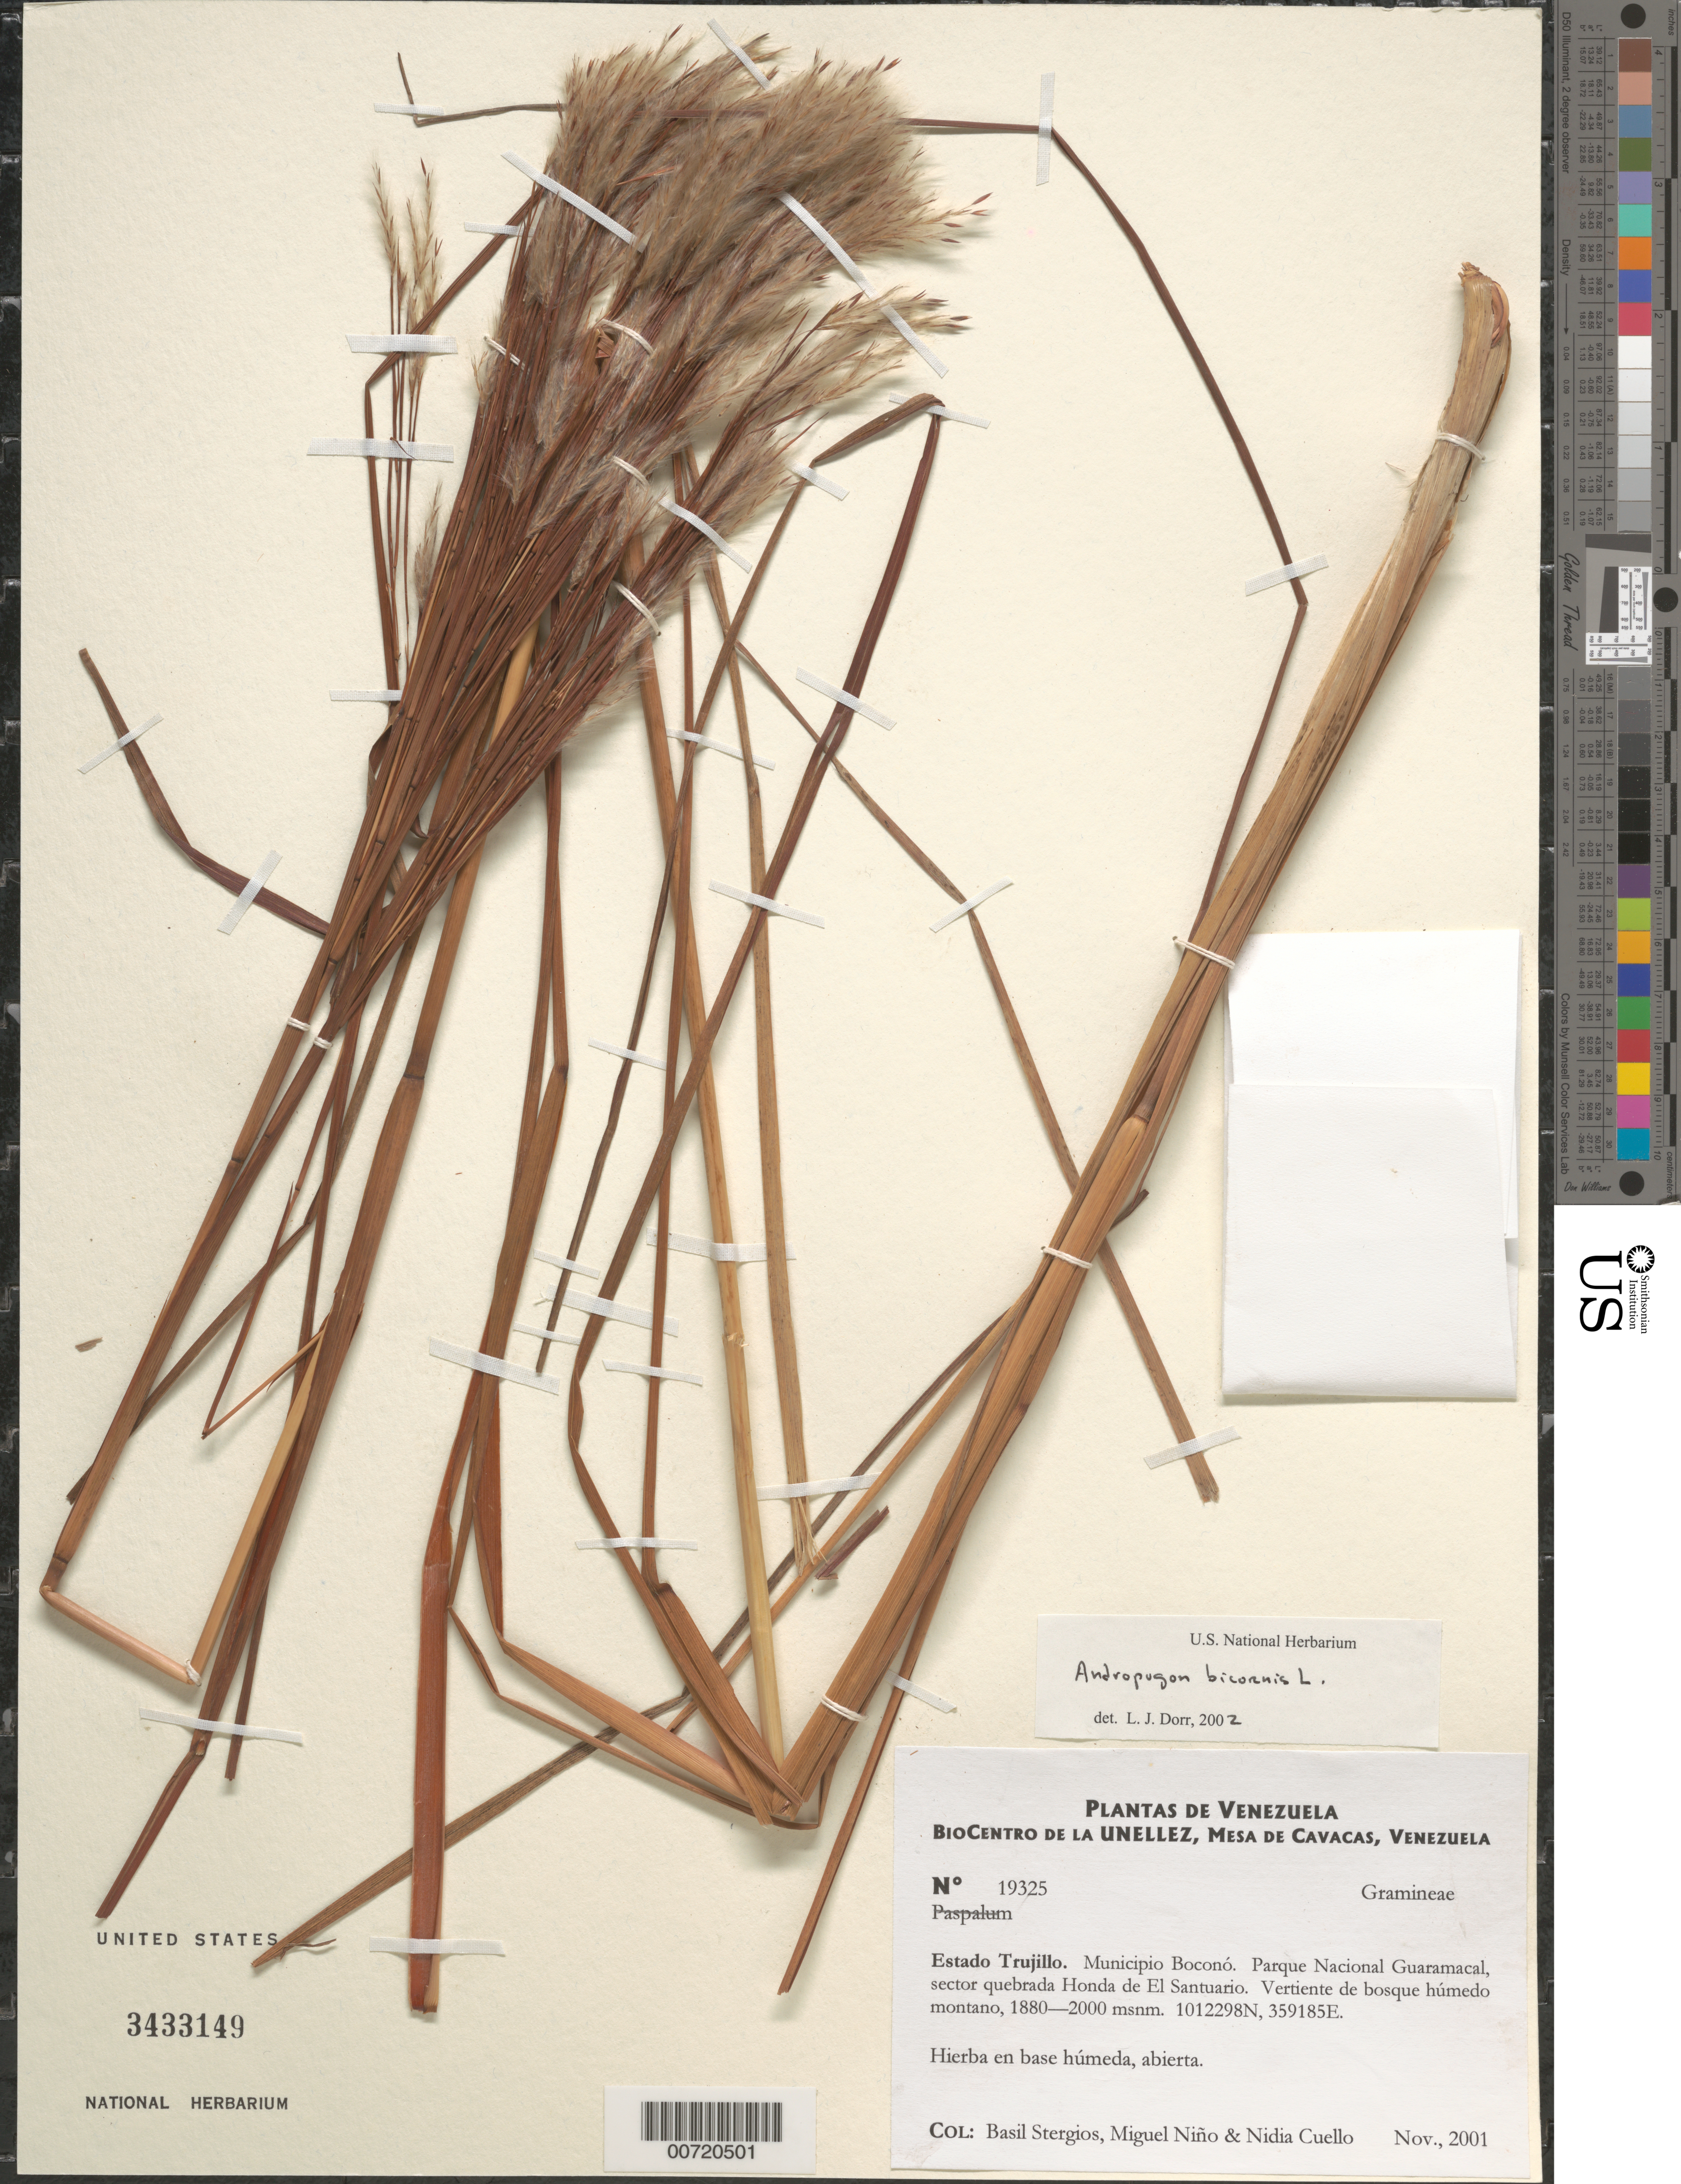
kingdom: Plantae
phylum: Tracheophyta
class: Liliopsida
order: Poales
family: Poaceae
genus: Andropogon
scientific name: Andropogon bicornis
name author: L.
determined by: Dorr, L. J., (BOT), Smithsonian Institution - National Museum of Natural History (UNITED STATES)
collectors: B. G. Stergios, S. M. Niño & N. L. Cuello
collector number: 19325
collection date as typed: Nov 2001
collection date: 2001-11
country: Venezuela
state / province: Trujillo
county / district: Boconó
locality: Parque Nacional Guaramacal. Sector quebrada Honda de El Santuario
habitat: Vertiente de bosque húmedo montano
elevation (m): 1880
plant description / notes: PORT, US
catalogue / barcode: US 3433149